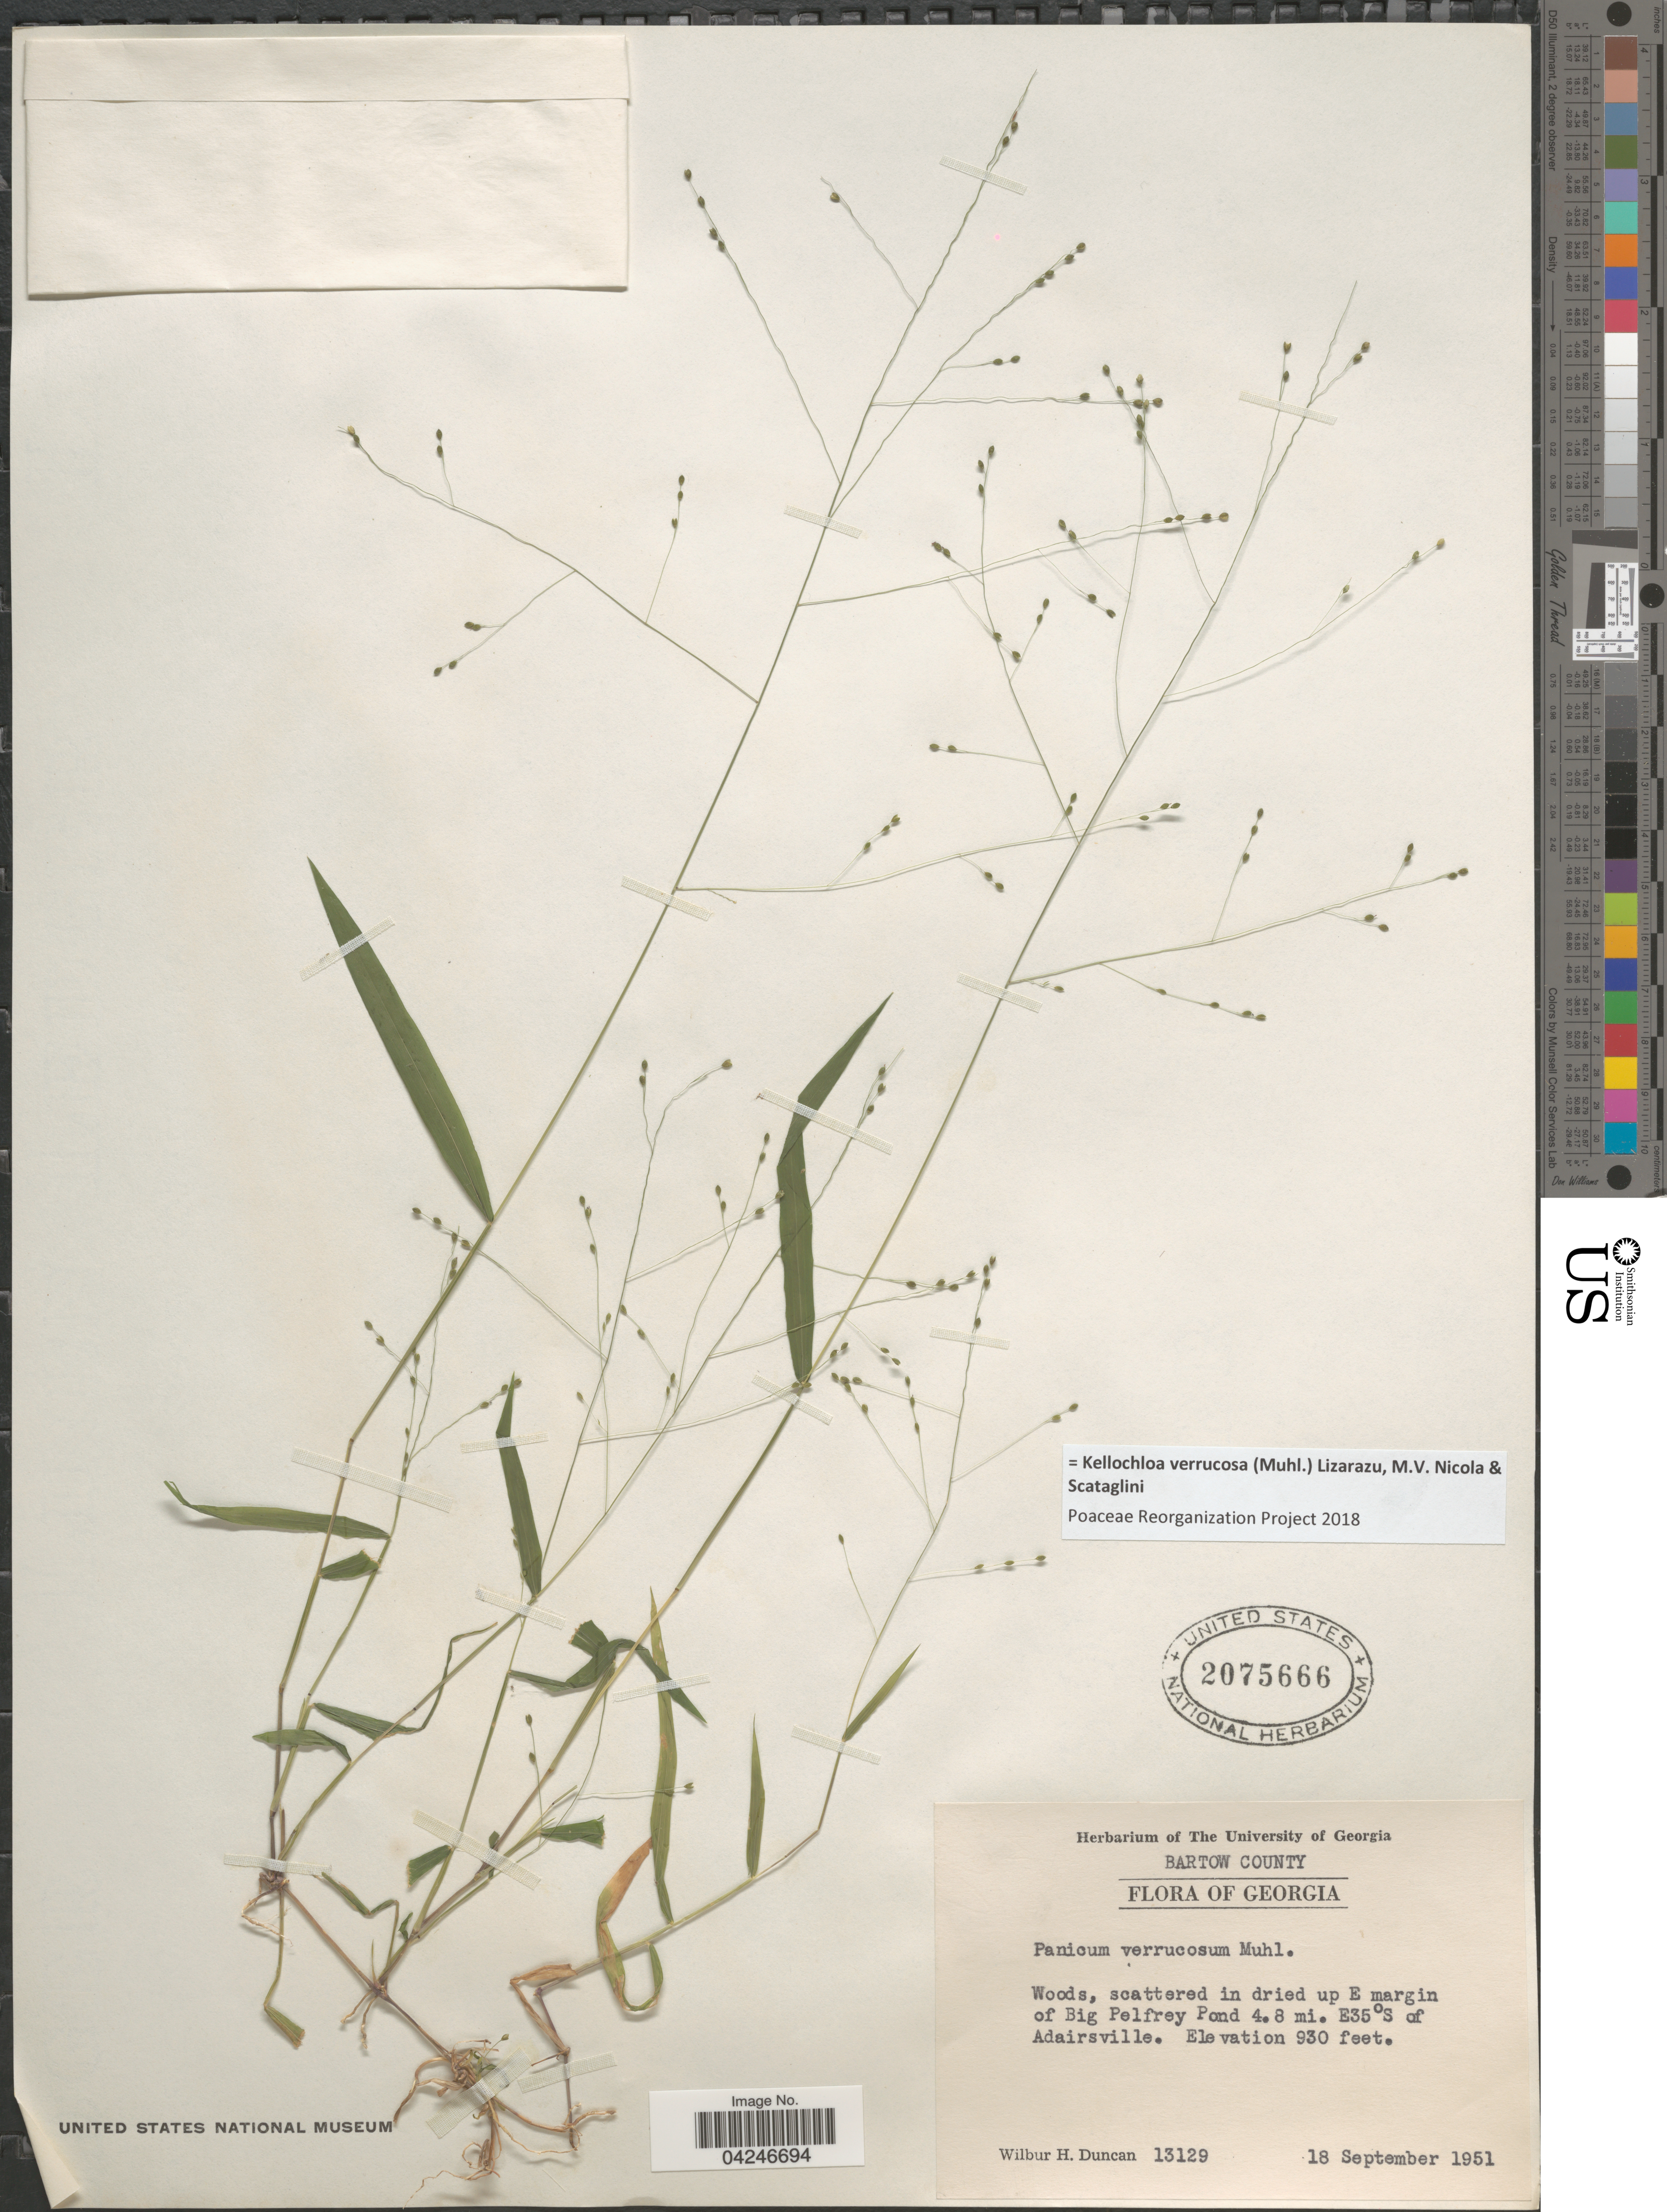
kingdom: Plantae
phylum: Tracheophyta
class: Liliopsida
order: Poales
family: Poaceae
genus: Kellochloa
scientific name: Kellochloa verrucosa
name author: (Muhl.) Lizarazu et al.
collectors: W. H. Duncan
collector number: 13129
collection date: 1951-09-18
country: United States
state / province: Georgia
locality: Bartow County. Woods, scattered in dried up E margin of Big Pelfrey Pond 4.8 mi. E35ºS of Adairsville.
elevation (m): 283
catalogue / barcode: US 2075666